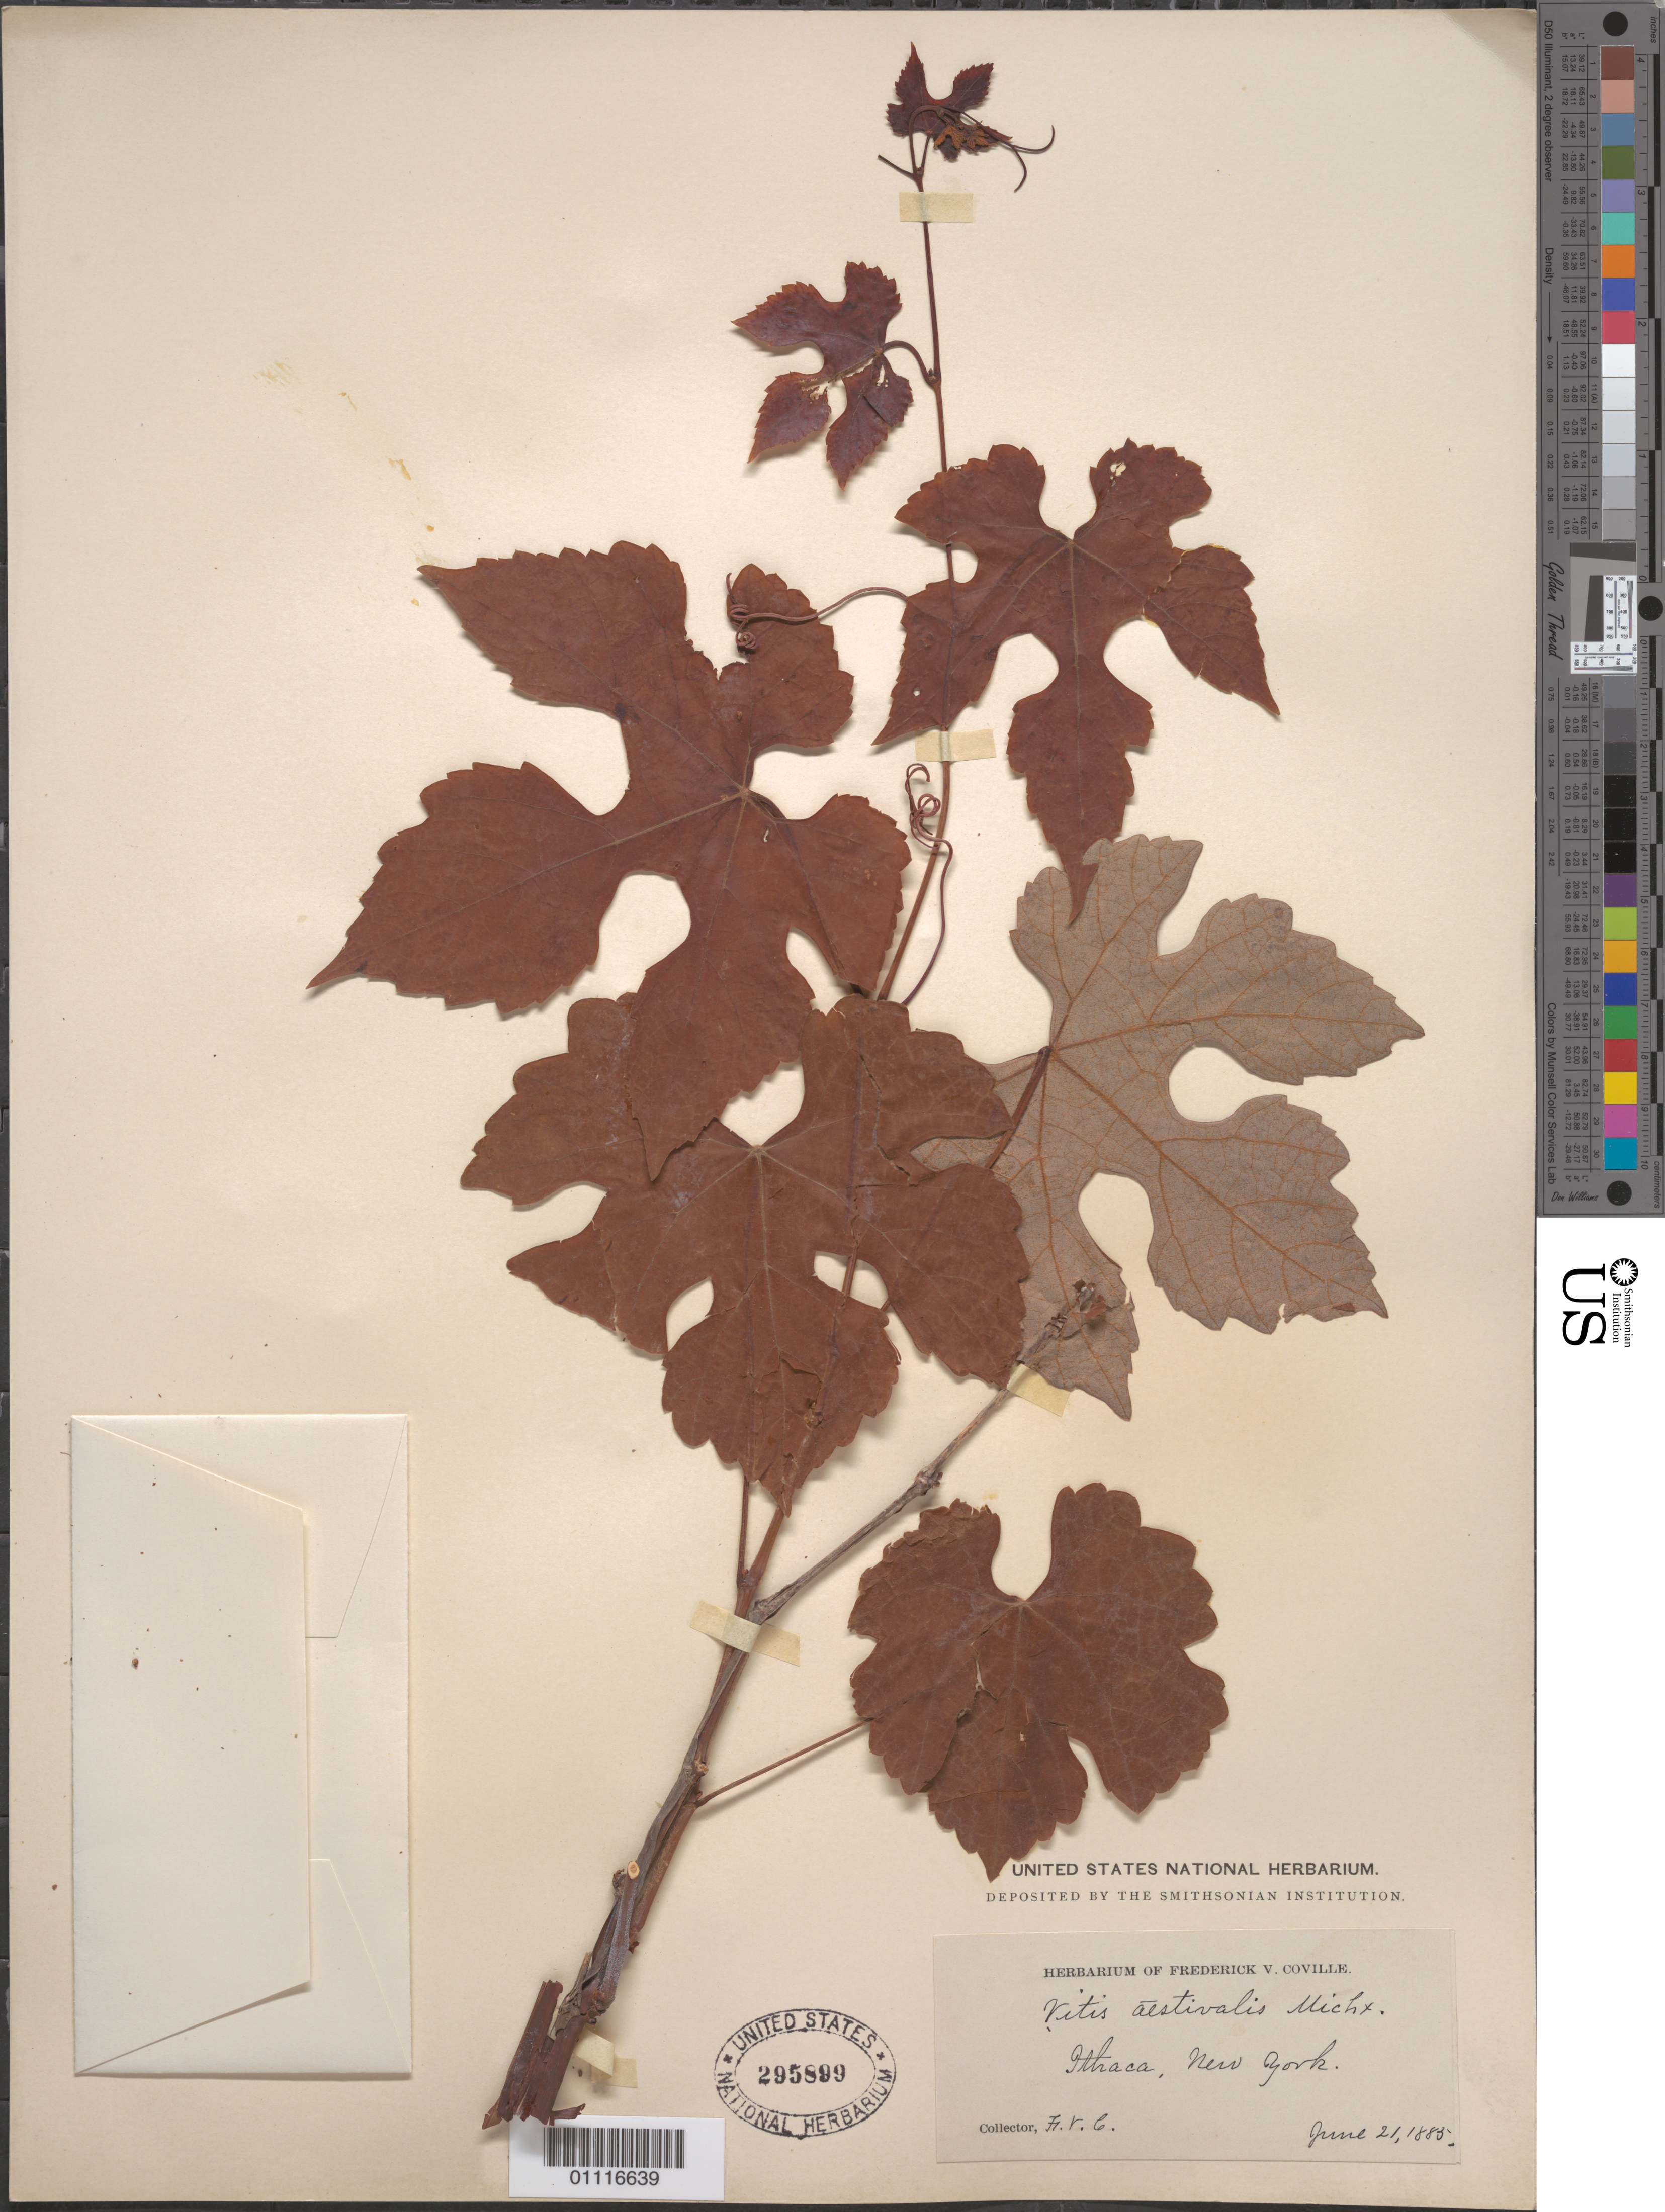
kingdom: Plantae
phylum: Tracheophyta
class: Magnoliopsida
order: Vitales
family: Vitaceae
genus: Vitis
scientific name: Vitis aestivalis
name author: Michx.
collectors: F. V. Coville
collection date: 1885-06-21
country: United States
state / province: New York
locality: Ithaca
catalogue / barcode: US 295899